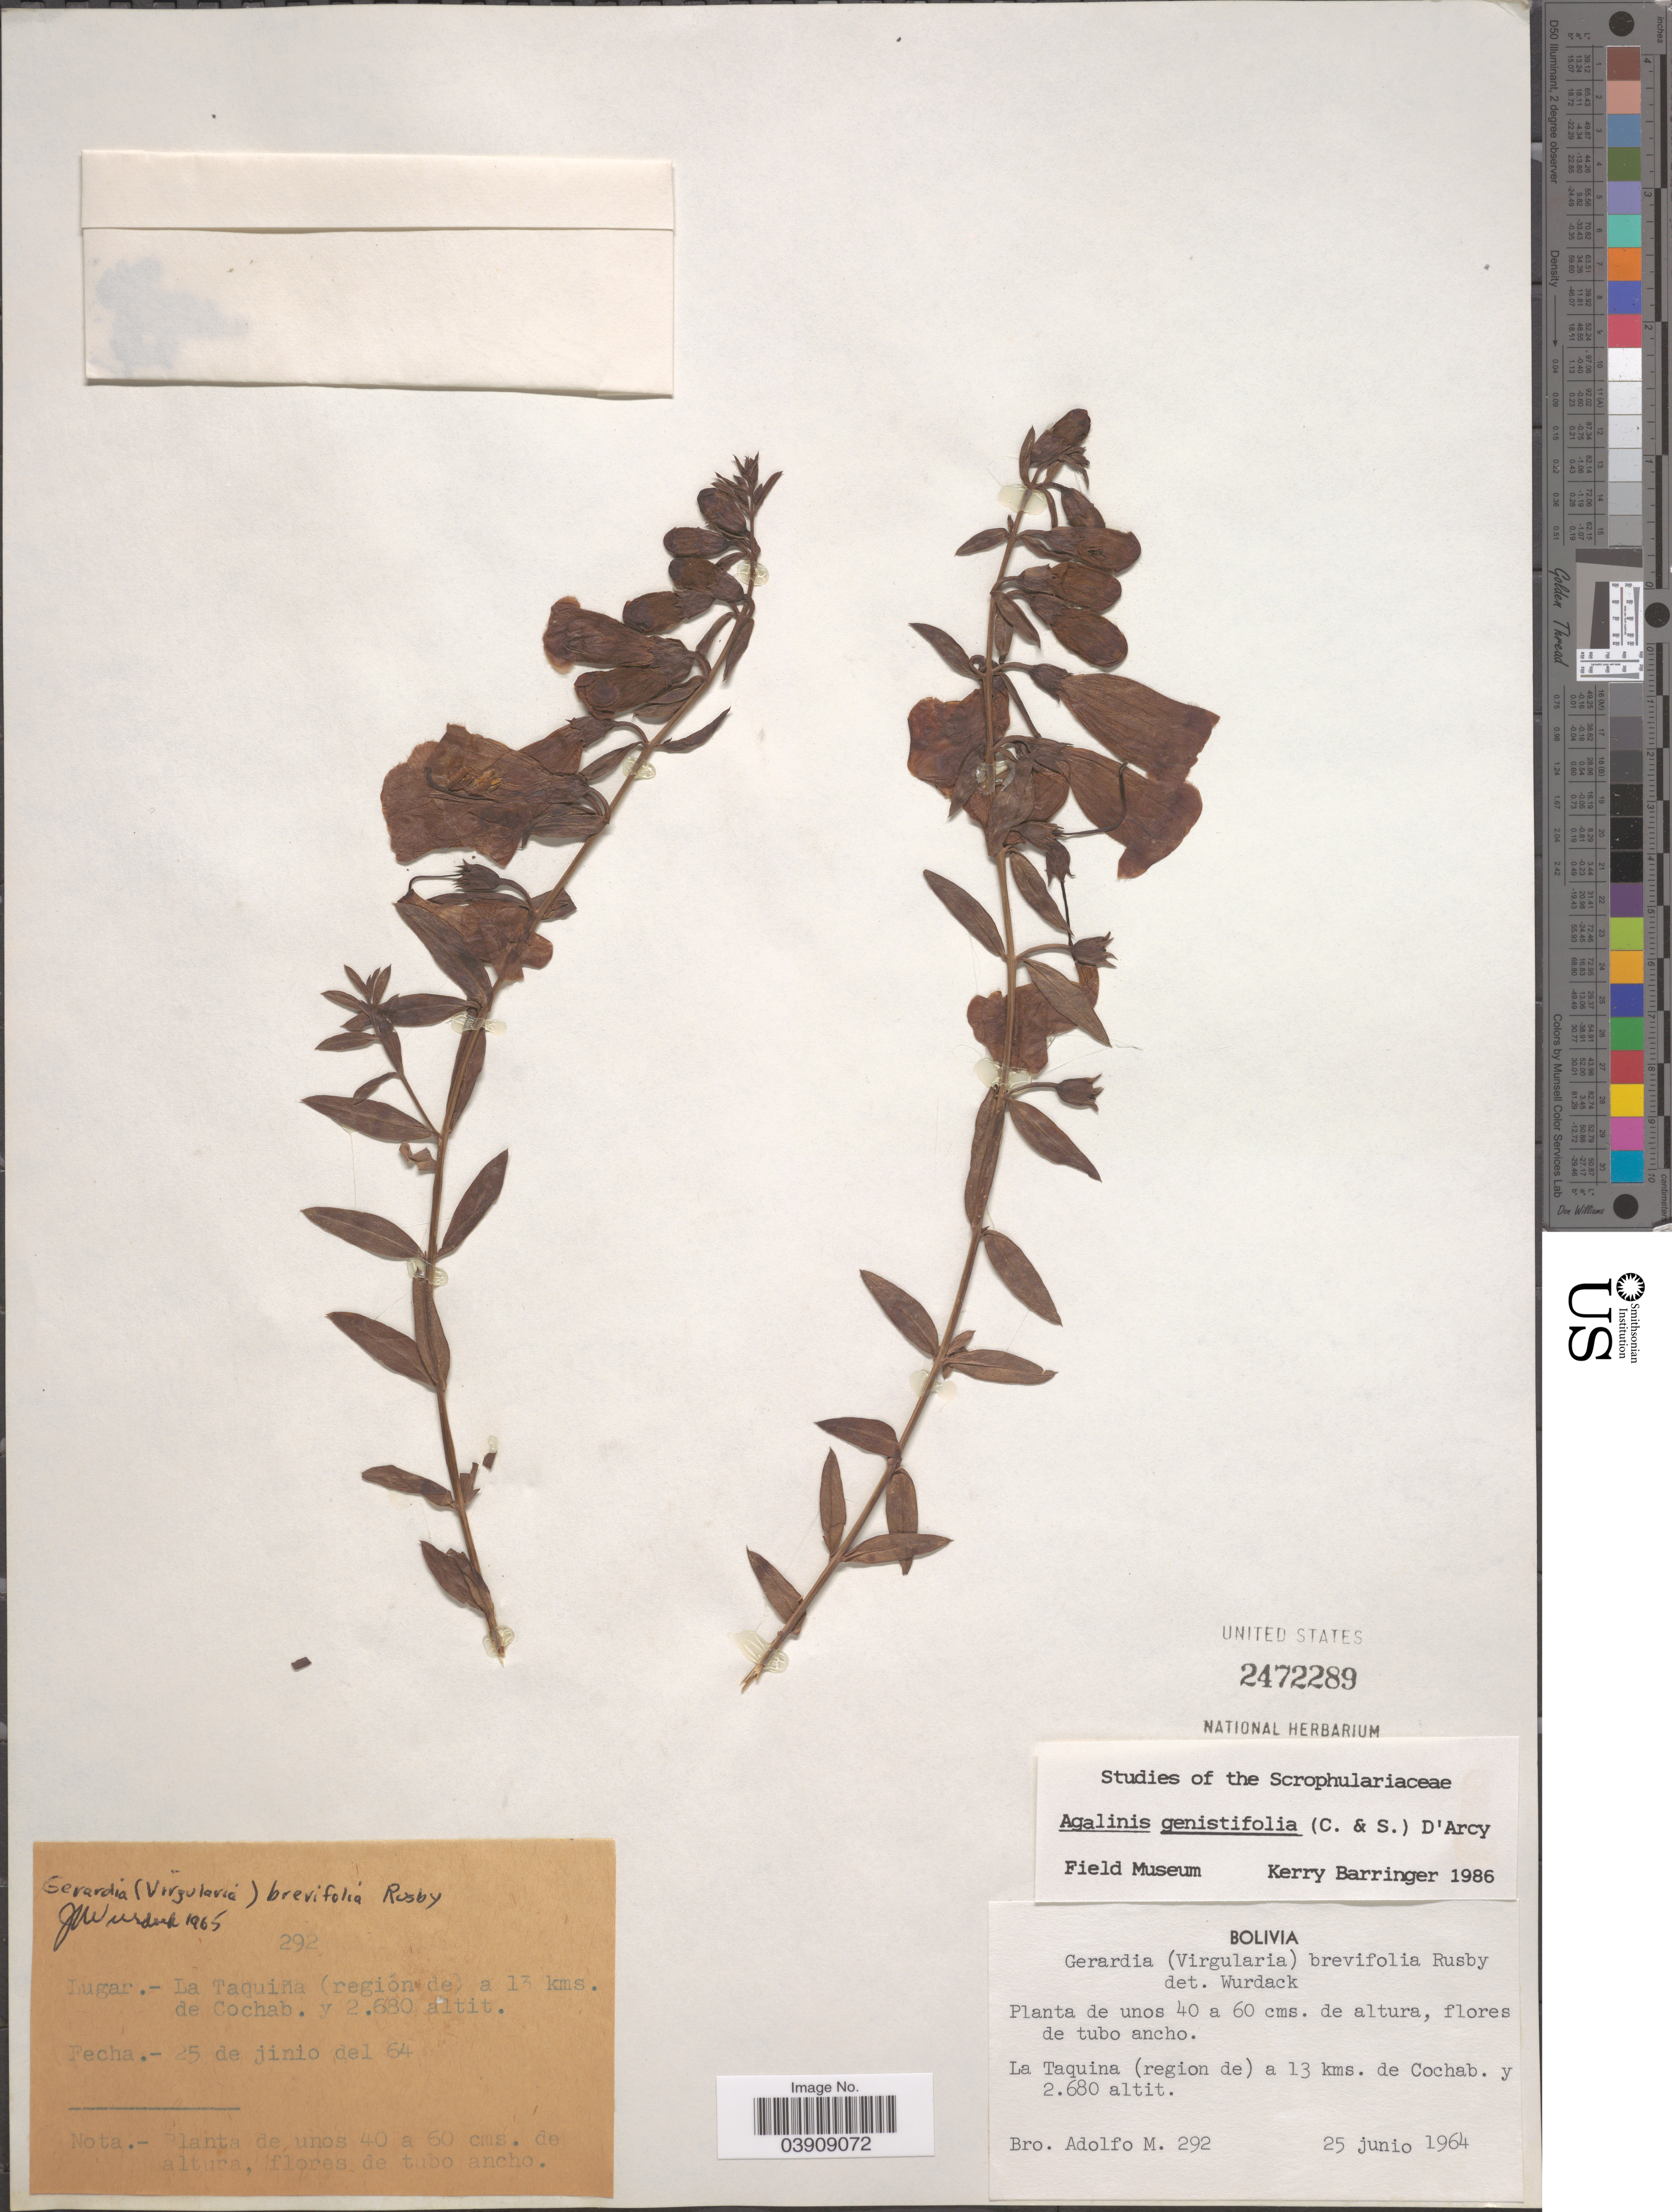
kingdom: Plantae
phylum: Tracheophyta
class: Magnoliopsida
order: Lamiales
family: Orobanchaceae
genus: Agalinis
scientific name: Agalinis genistifolia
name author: (Cham. & Schltdl.) D'Arcy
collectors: Bro. Adolfo M.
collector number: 292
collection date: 1964-06-25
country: Bolivia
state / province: Cochabamba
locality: La Taquina (region de) a 13 kms. de Cochab.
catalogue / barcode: US 2472289